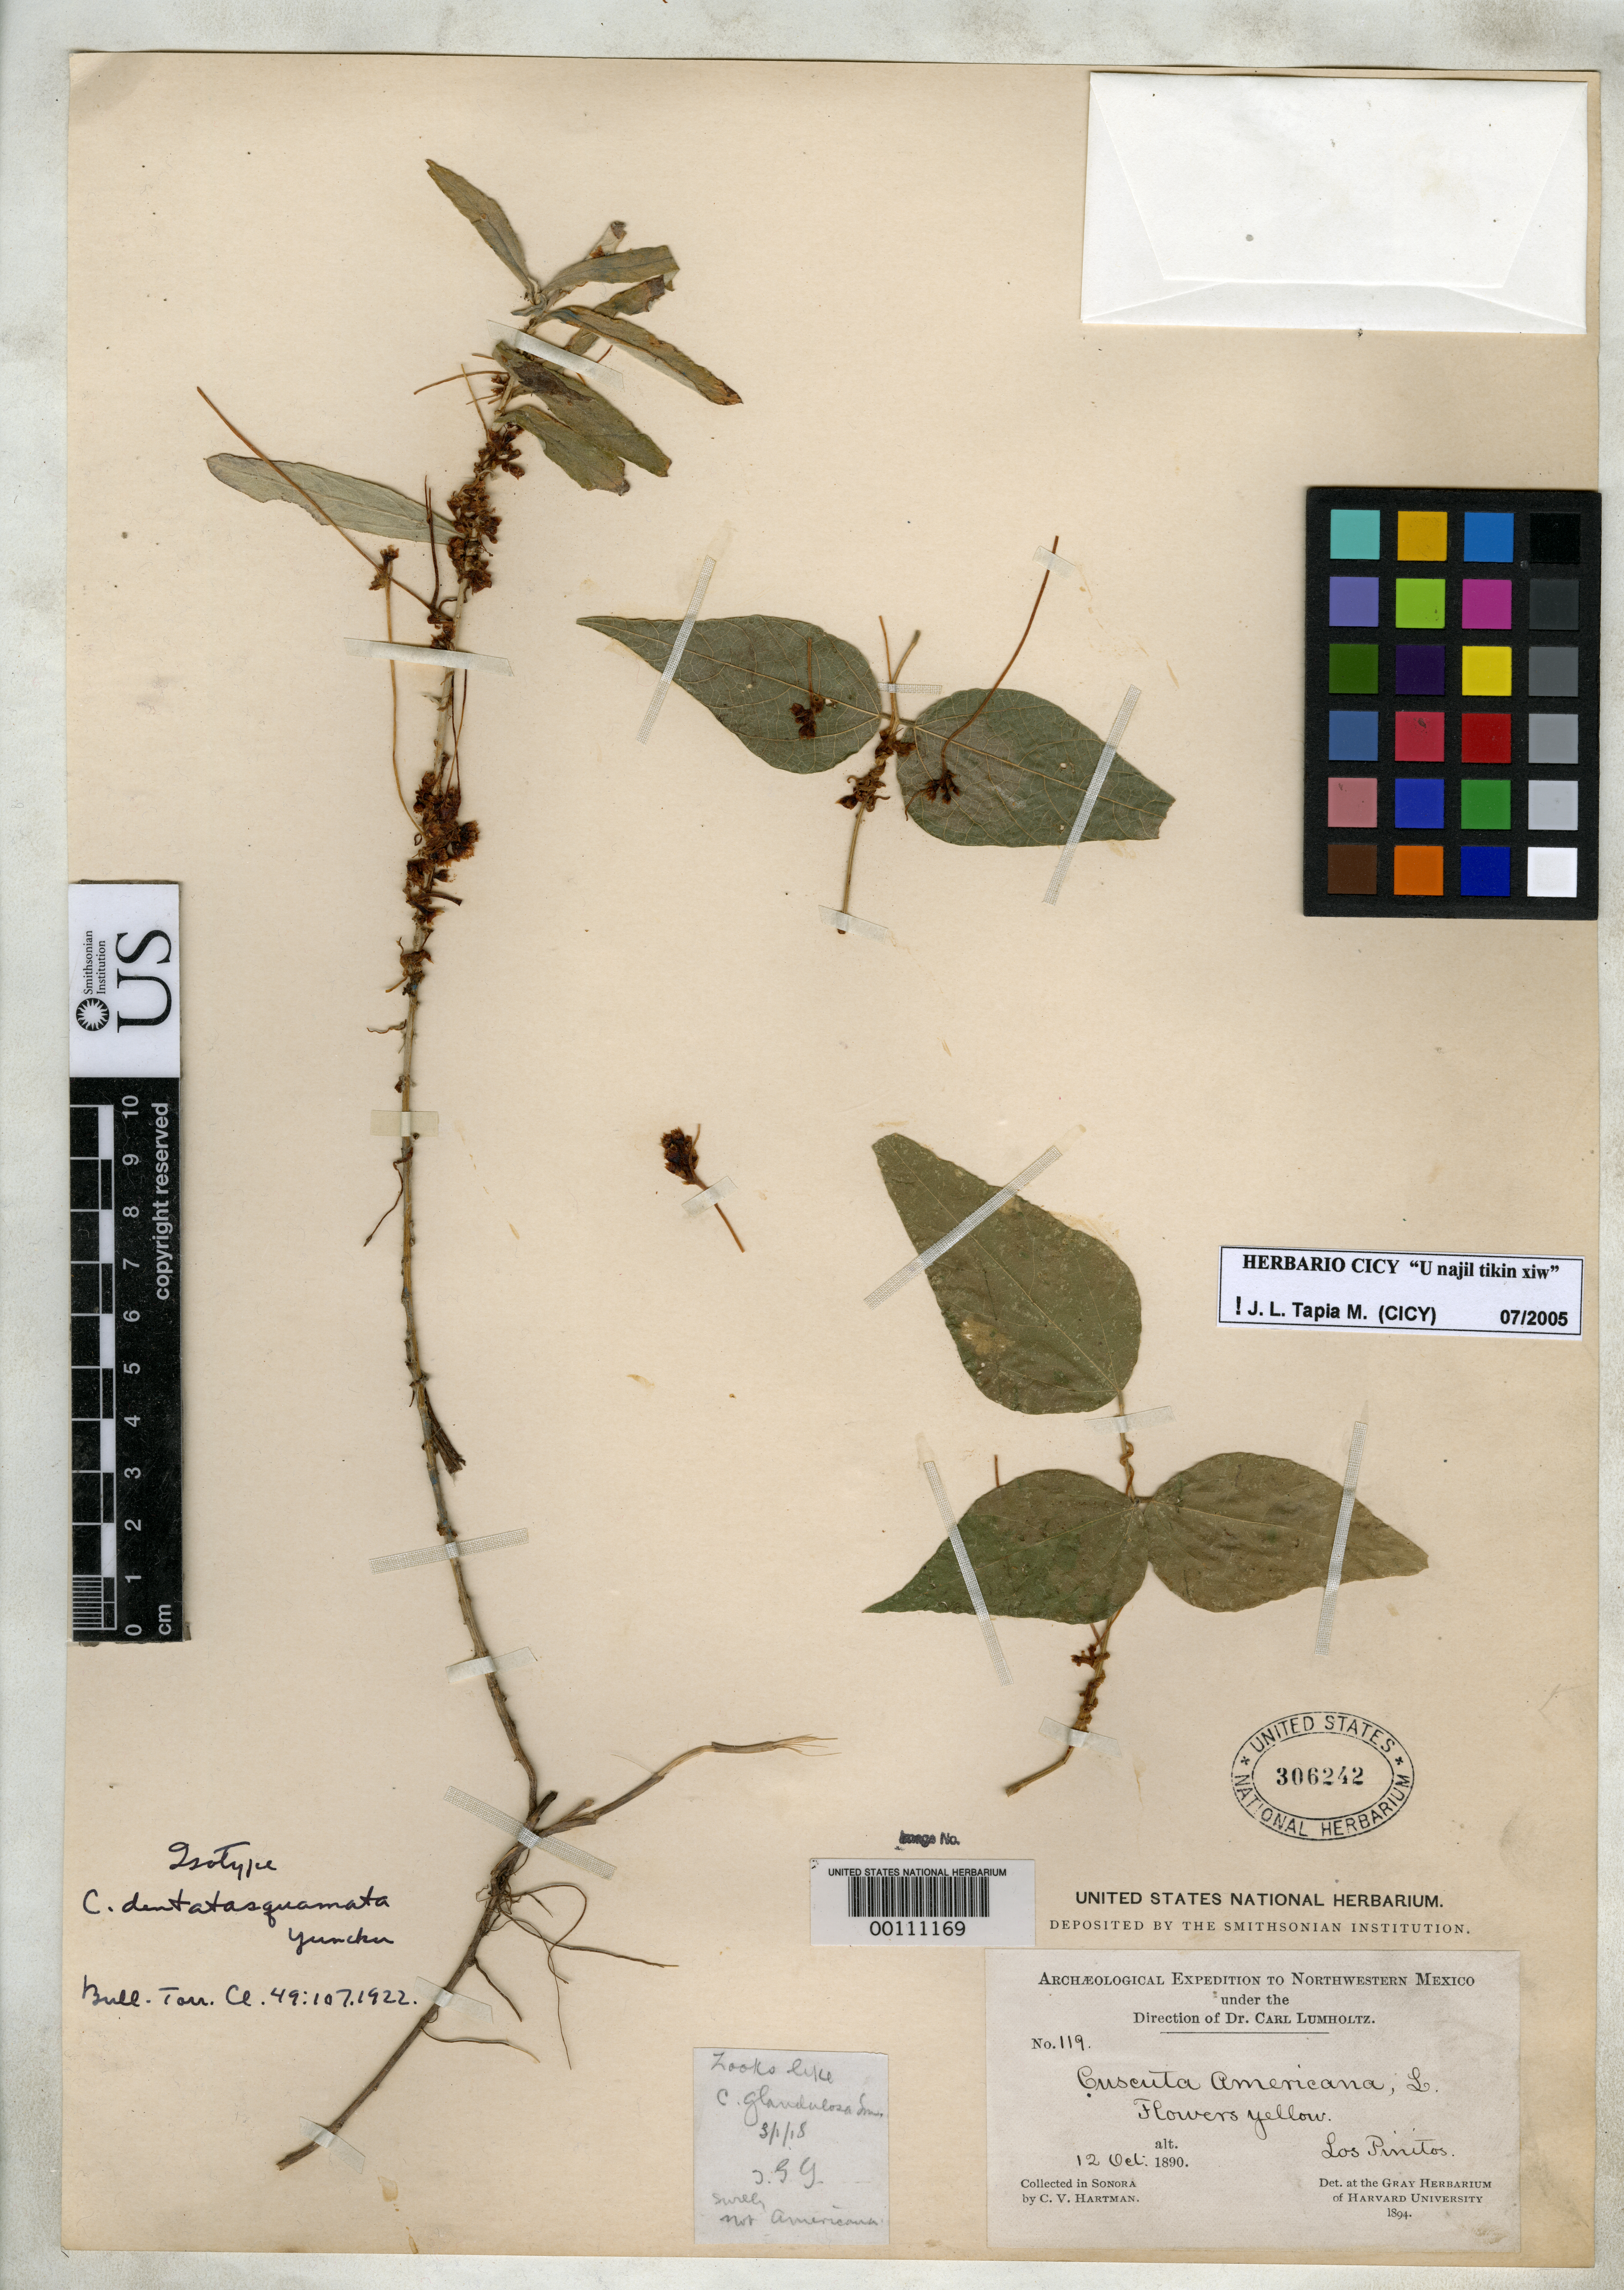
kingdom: Plantae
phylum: Tracheophyta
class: Magnoliopsida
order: Solanales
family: Convolvulaceae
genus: Cuscuta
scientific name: Cuscuta dentatasquamata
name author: Yunck.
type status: Isotype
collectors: C. V. Hartman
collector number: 119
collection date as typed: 12 Oct 1890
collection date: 1890-10-12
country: Mexico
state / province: Sonora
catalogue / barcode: US 306242